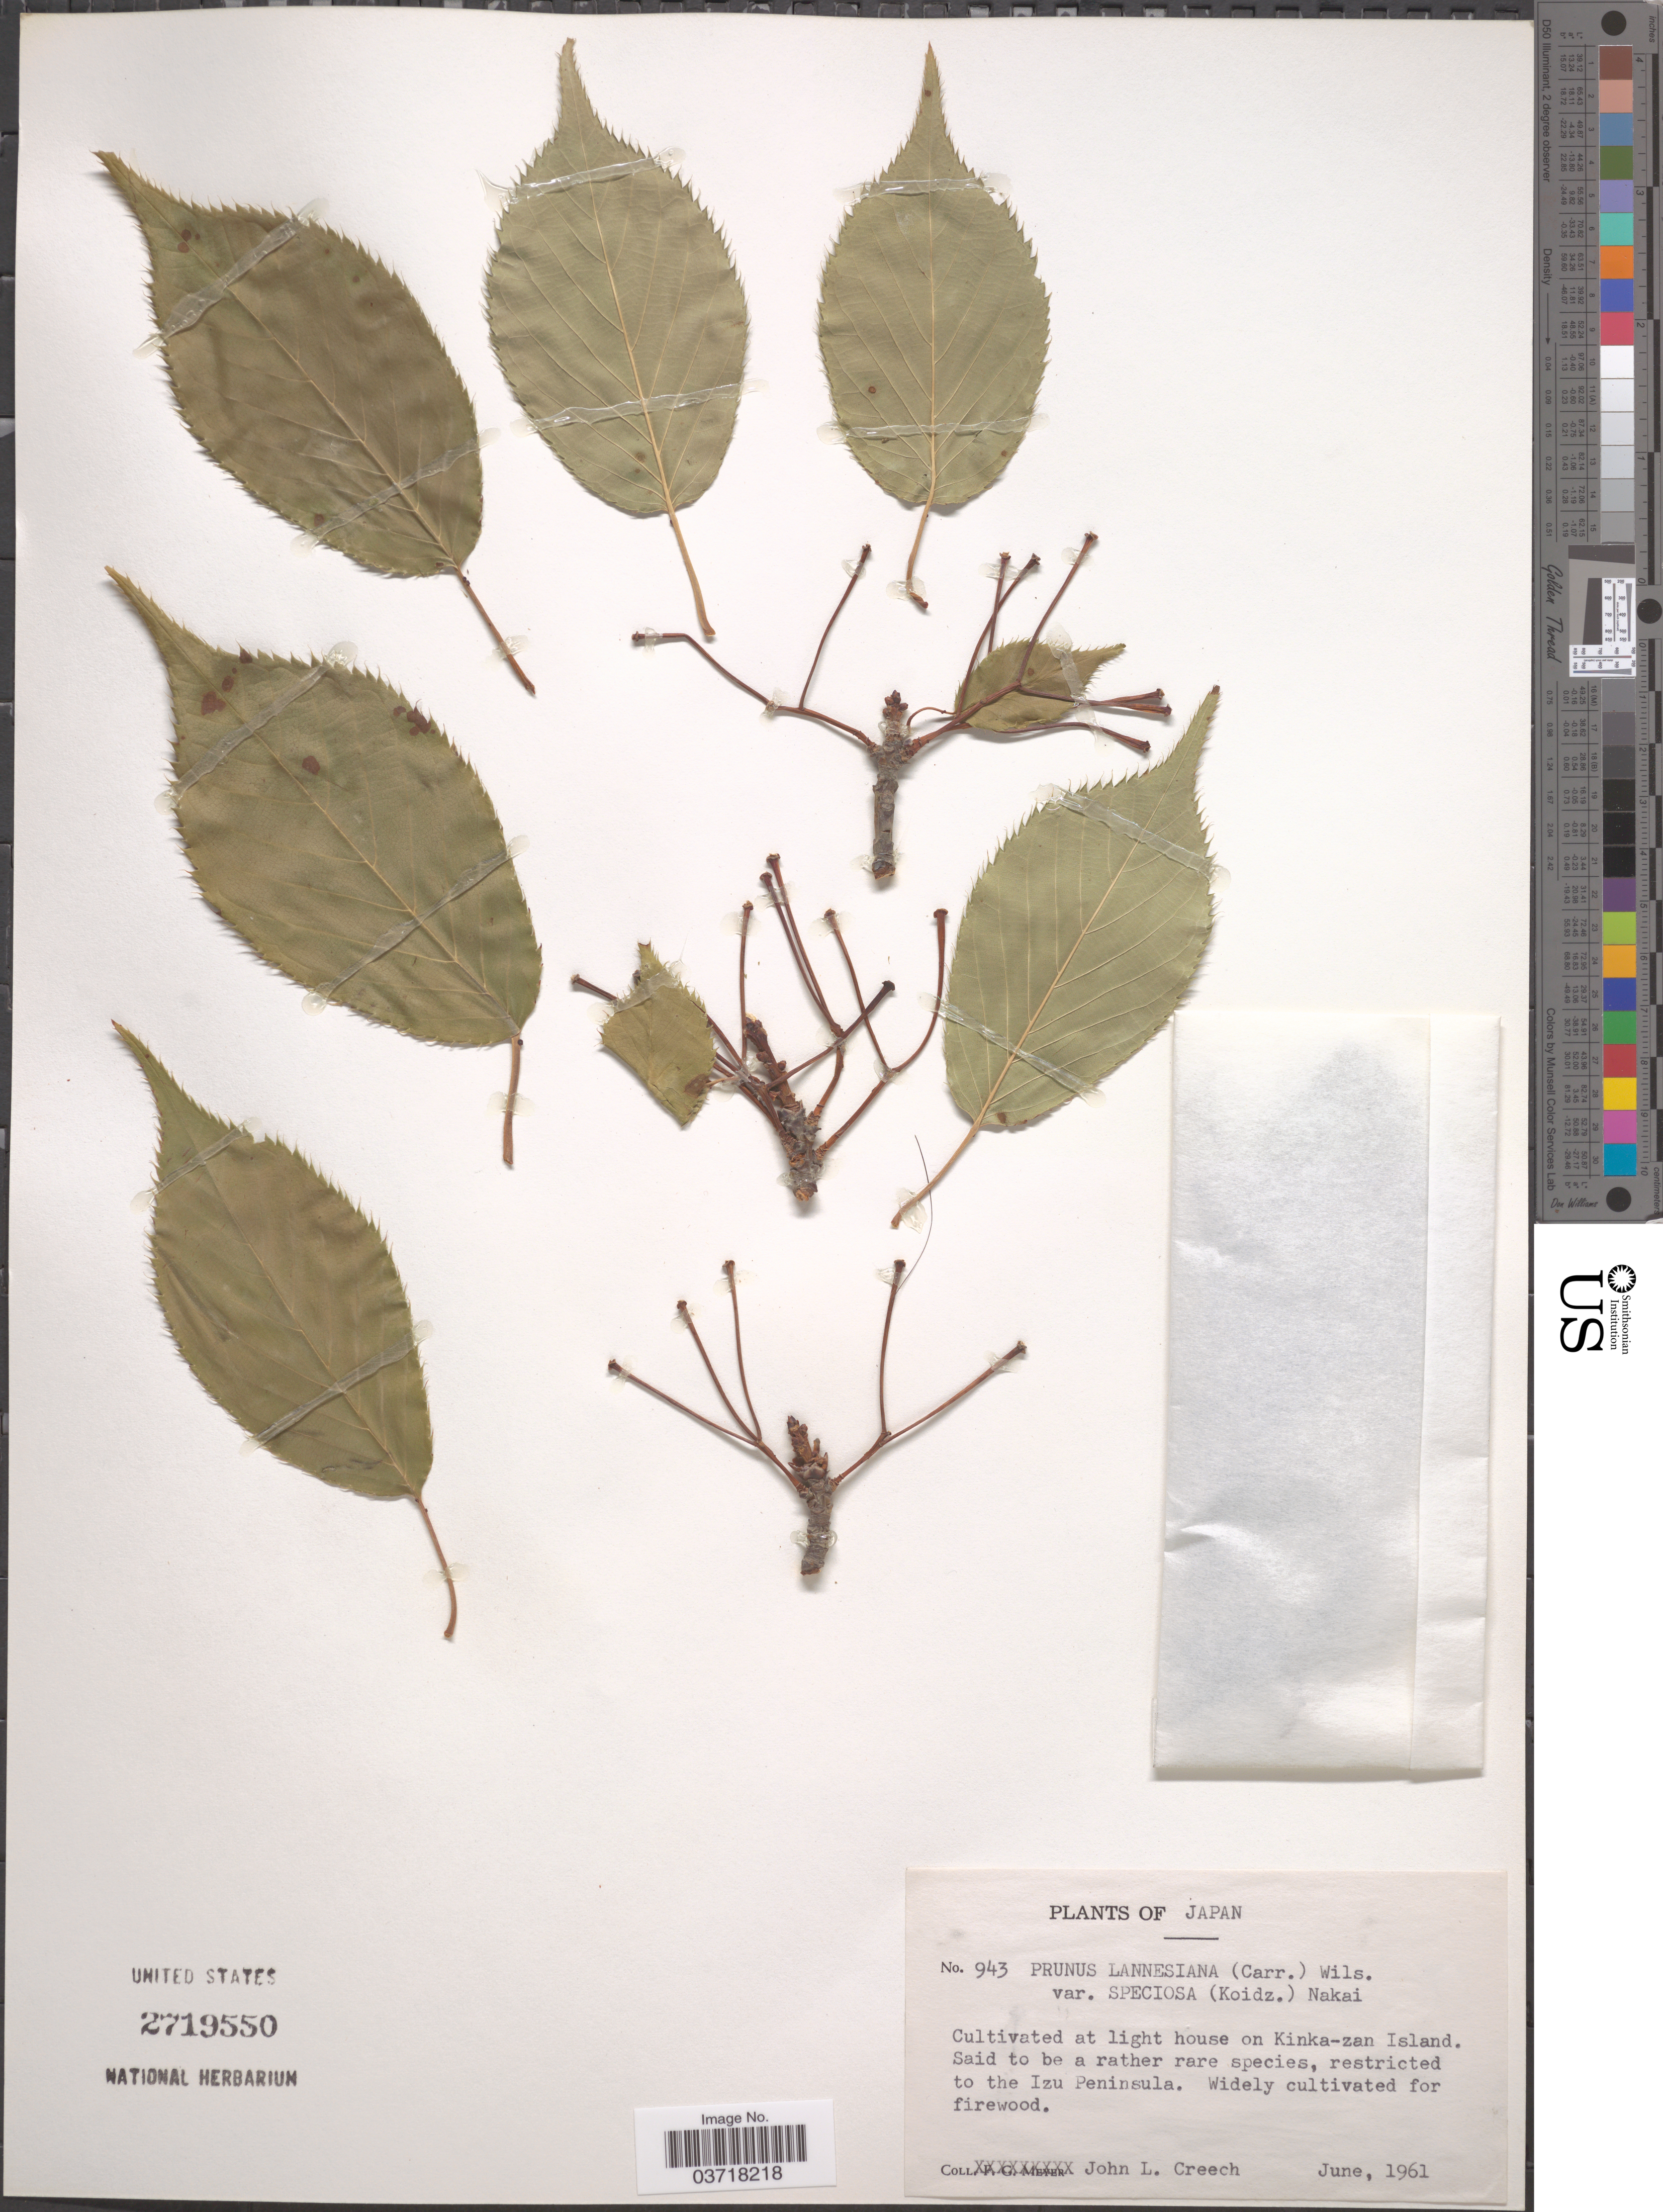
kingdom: Plantae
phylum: Tracheophyta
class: Magnoliopsida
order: Rosales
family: Rosaceae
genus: Prunus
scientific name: Prunus serrulata var. lannesiana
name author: (Carrière) Makino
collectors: J. Creech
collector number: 943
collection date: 1961-06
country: Japan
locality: At light house on Kinka-zan Island. Restricted to the Izu Peninsula.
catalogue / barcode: US 2719550